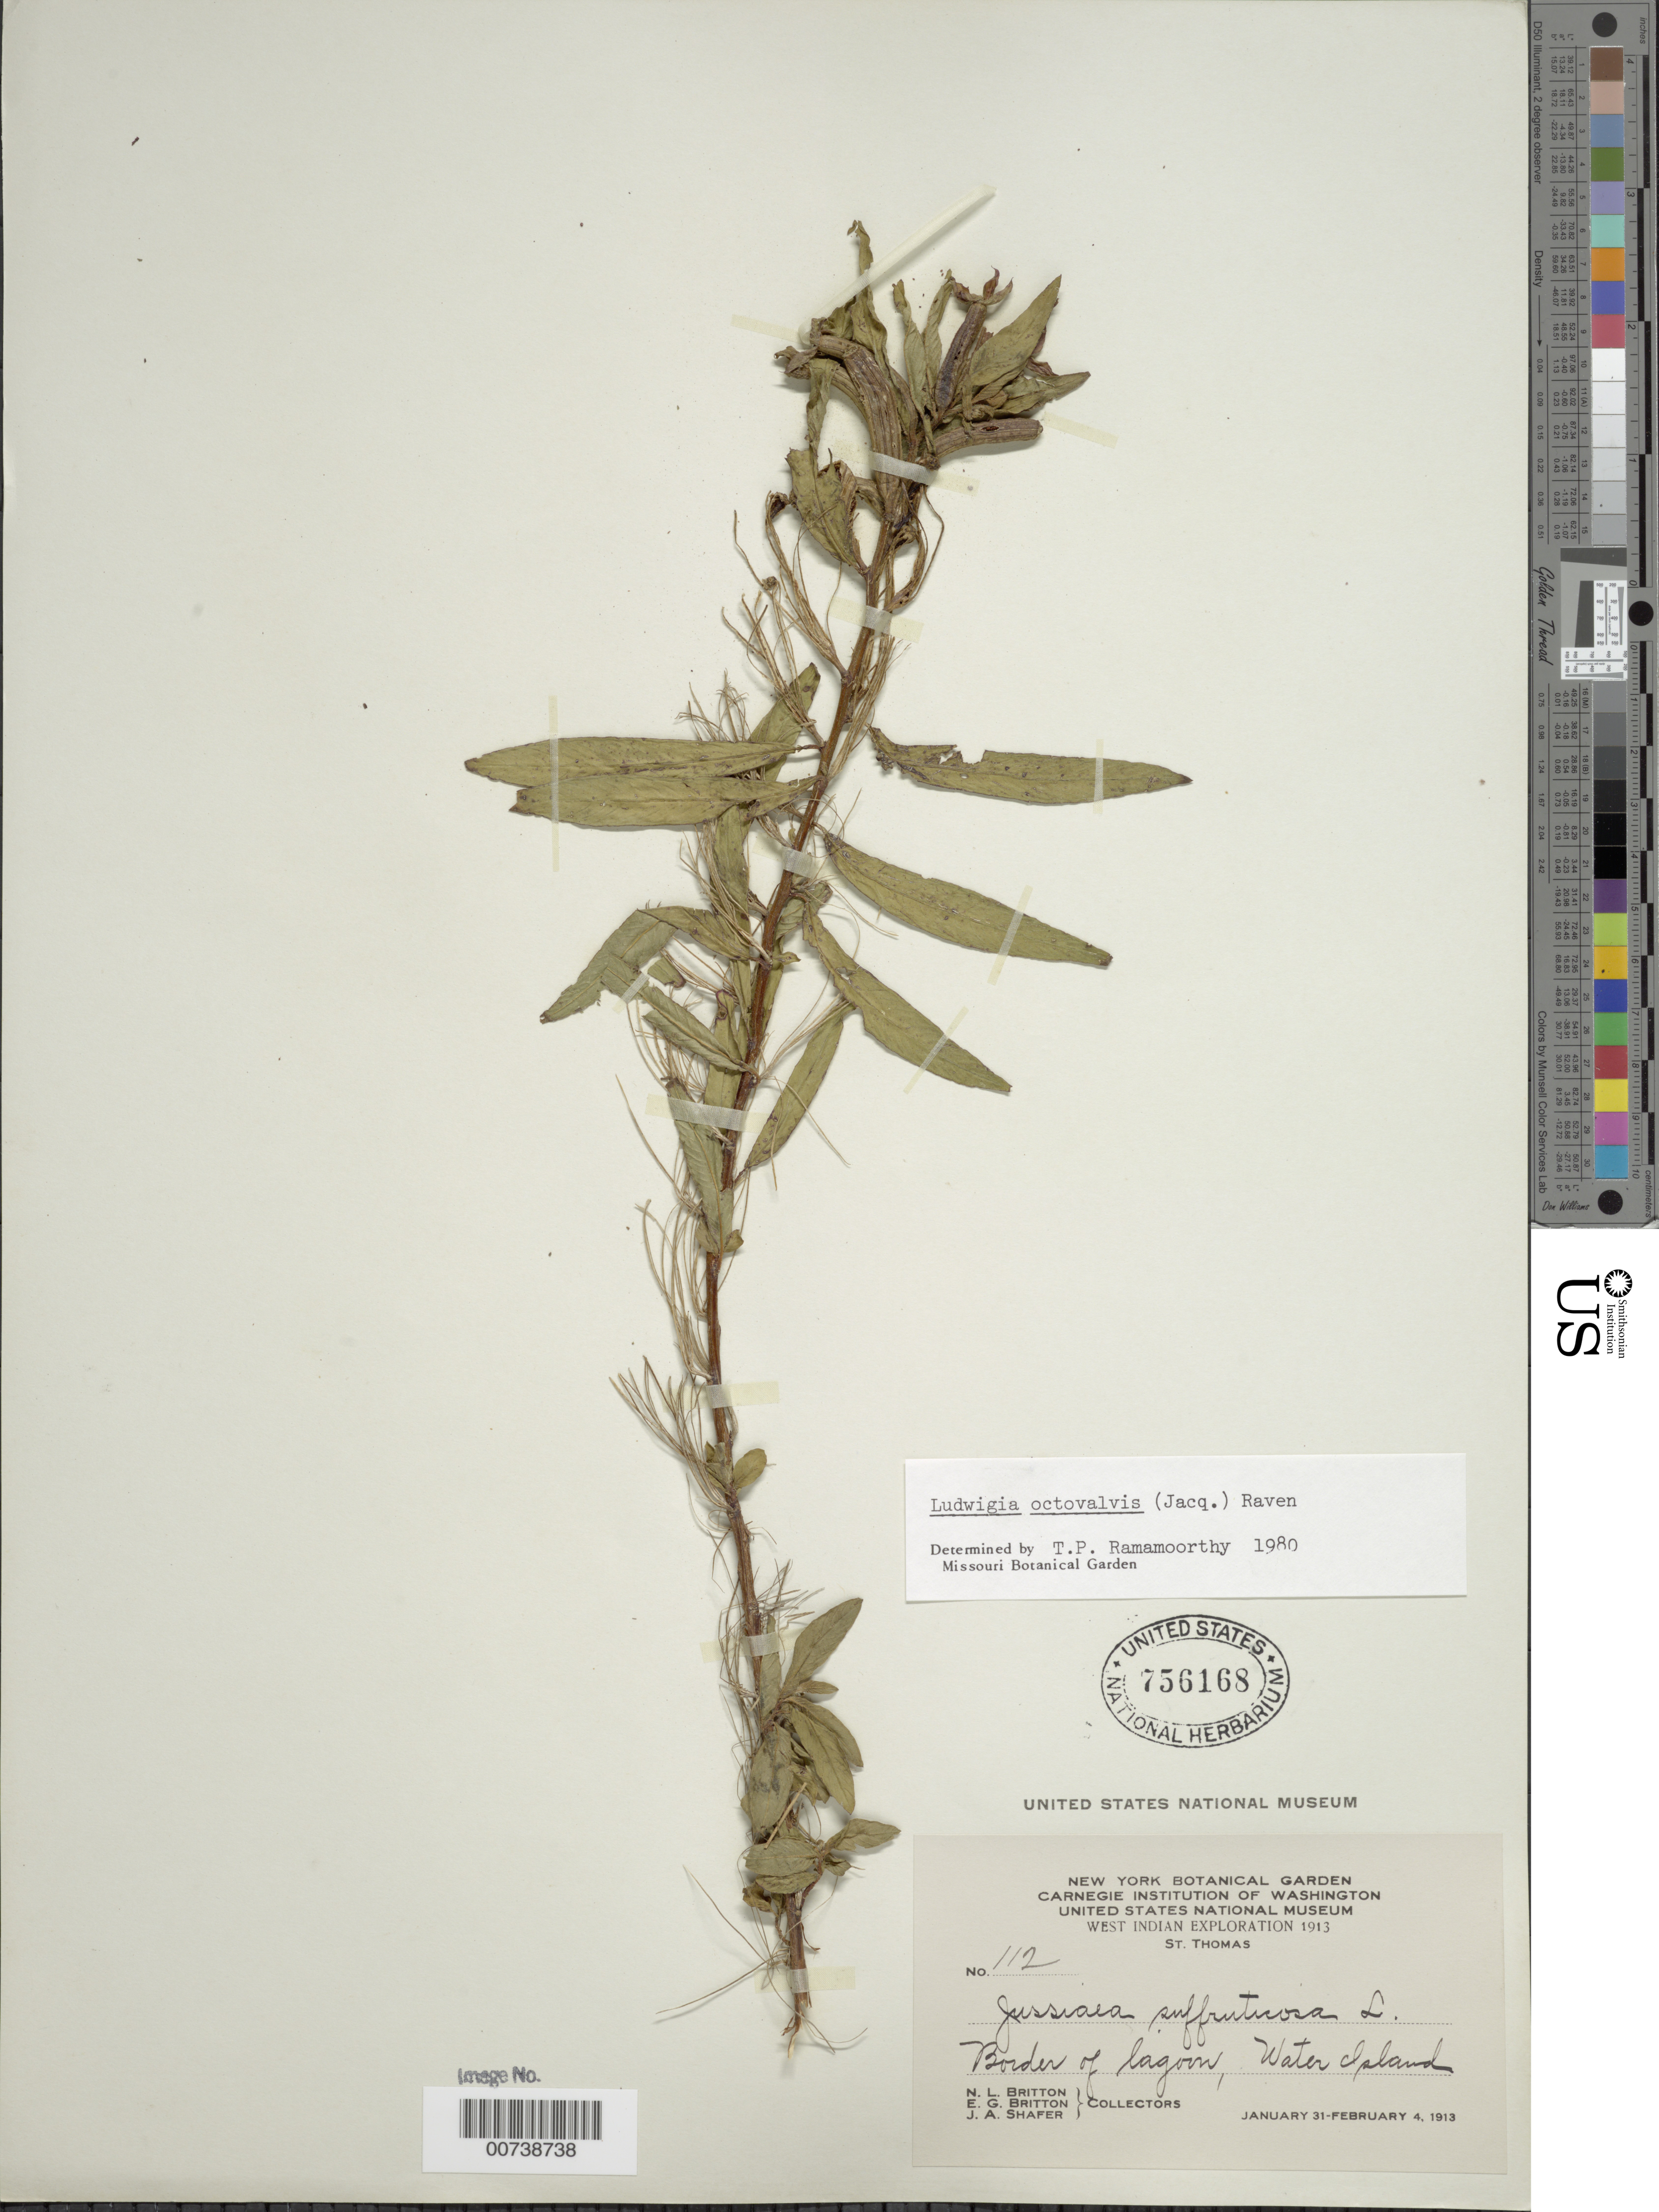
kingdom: Plantae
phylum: Tracheophyta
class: Magnoliopsida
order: Myrtales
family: Onagraceae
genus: Ludwigia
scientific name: Ludwigia octovalvis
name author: (Jacq.) P.H. Raven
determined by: Ramamoorthy, T. P.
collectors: N. Britton, E. G. Britton & J. A. Shafer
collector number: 112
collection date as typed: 31 Jan 1913 to 04 Feb 1913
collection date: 1913-01-31/1913-02-04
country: U.S. Virgin Islands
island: St. Thomas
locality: Water Island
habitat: Border of Lagoon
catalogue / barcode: US 756168